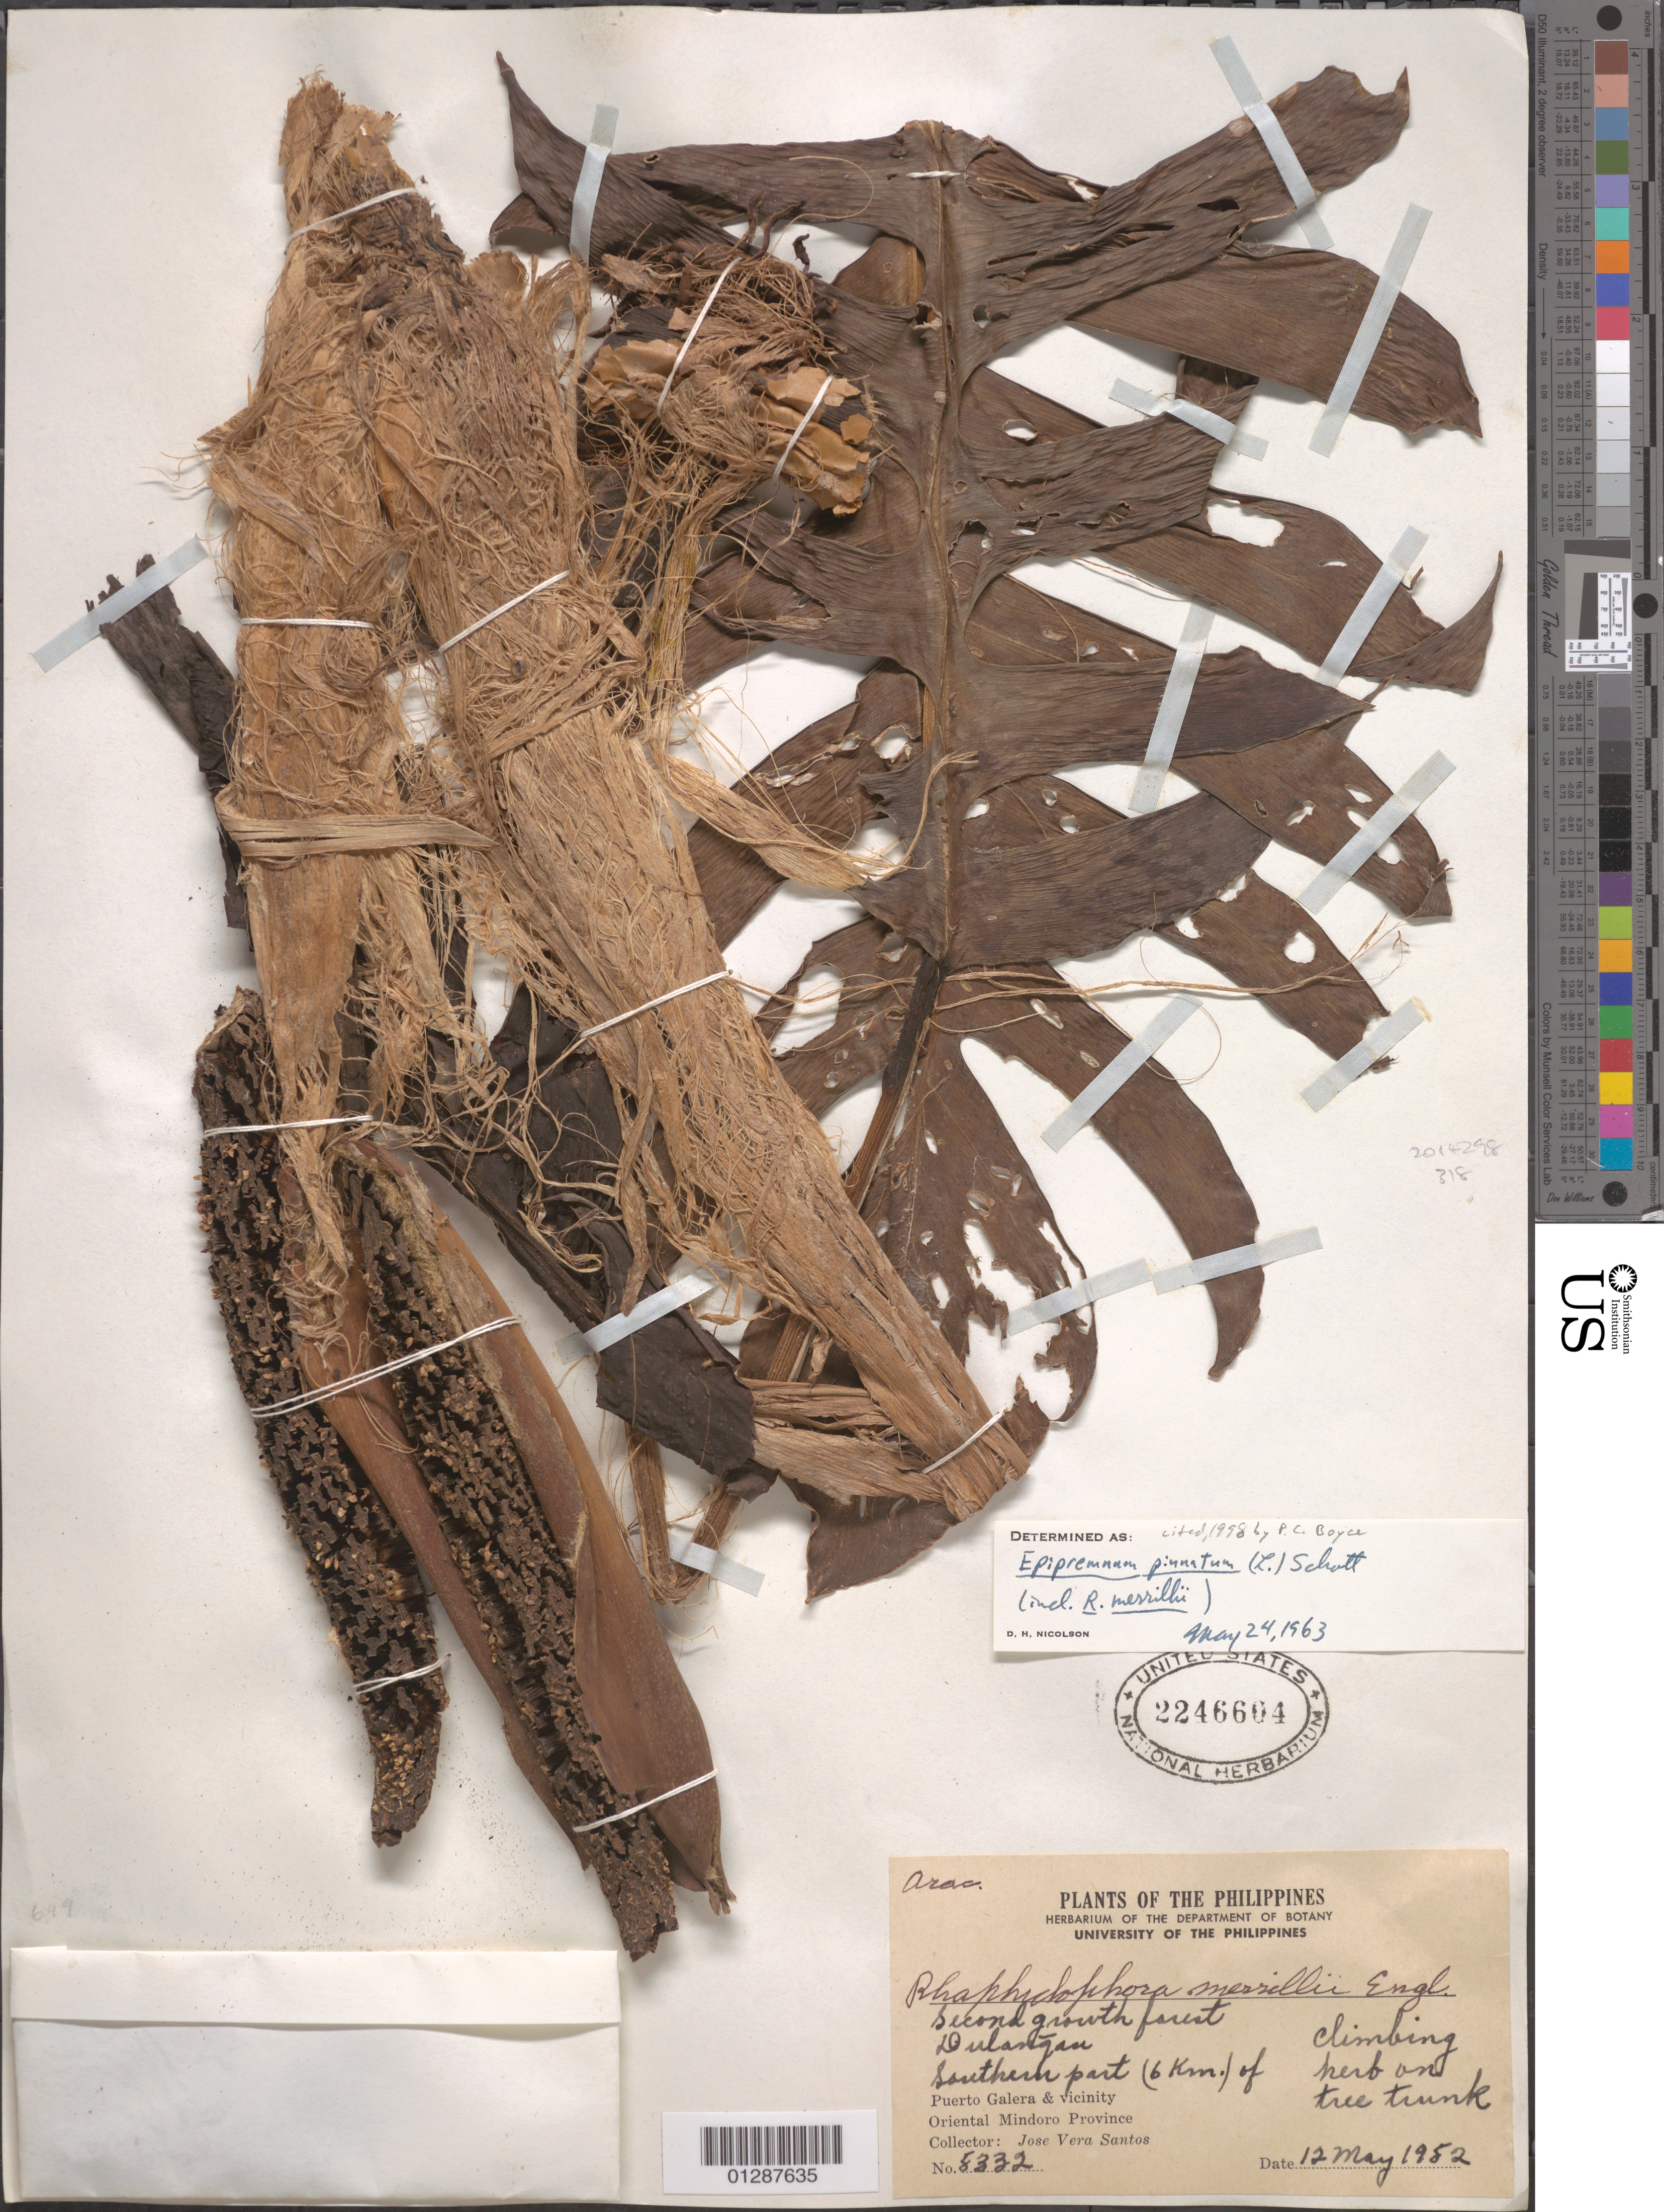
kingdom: Plantae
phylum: Tracheophyta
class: Liliopsida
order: Alismatales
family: Araceae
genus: Epipremnum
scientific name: Epipremnum pinnatum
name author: (L.) Engl.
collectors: J. Santos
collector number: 8332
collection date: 1952-05-12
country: Philippines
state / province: Mimaropa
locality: Dulangan, Southern part (6 Km.) of Puerto Galera & vicinity Oriental Mindoro Province.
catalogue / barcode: US 2246604